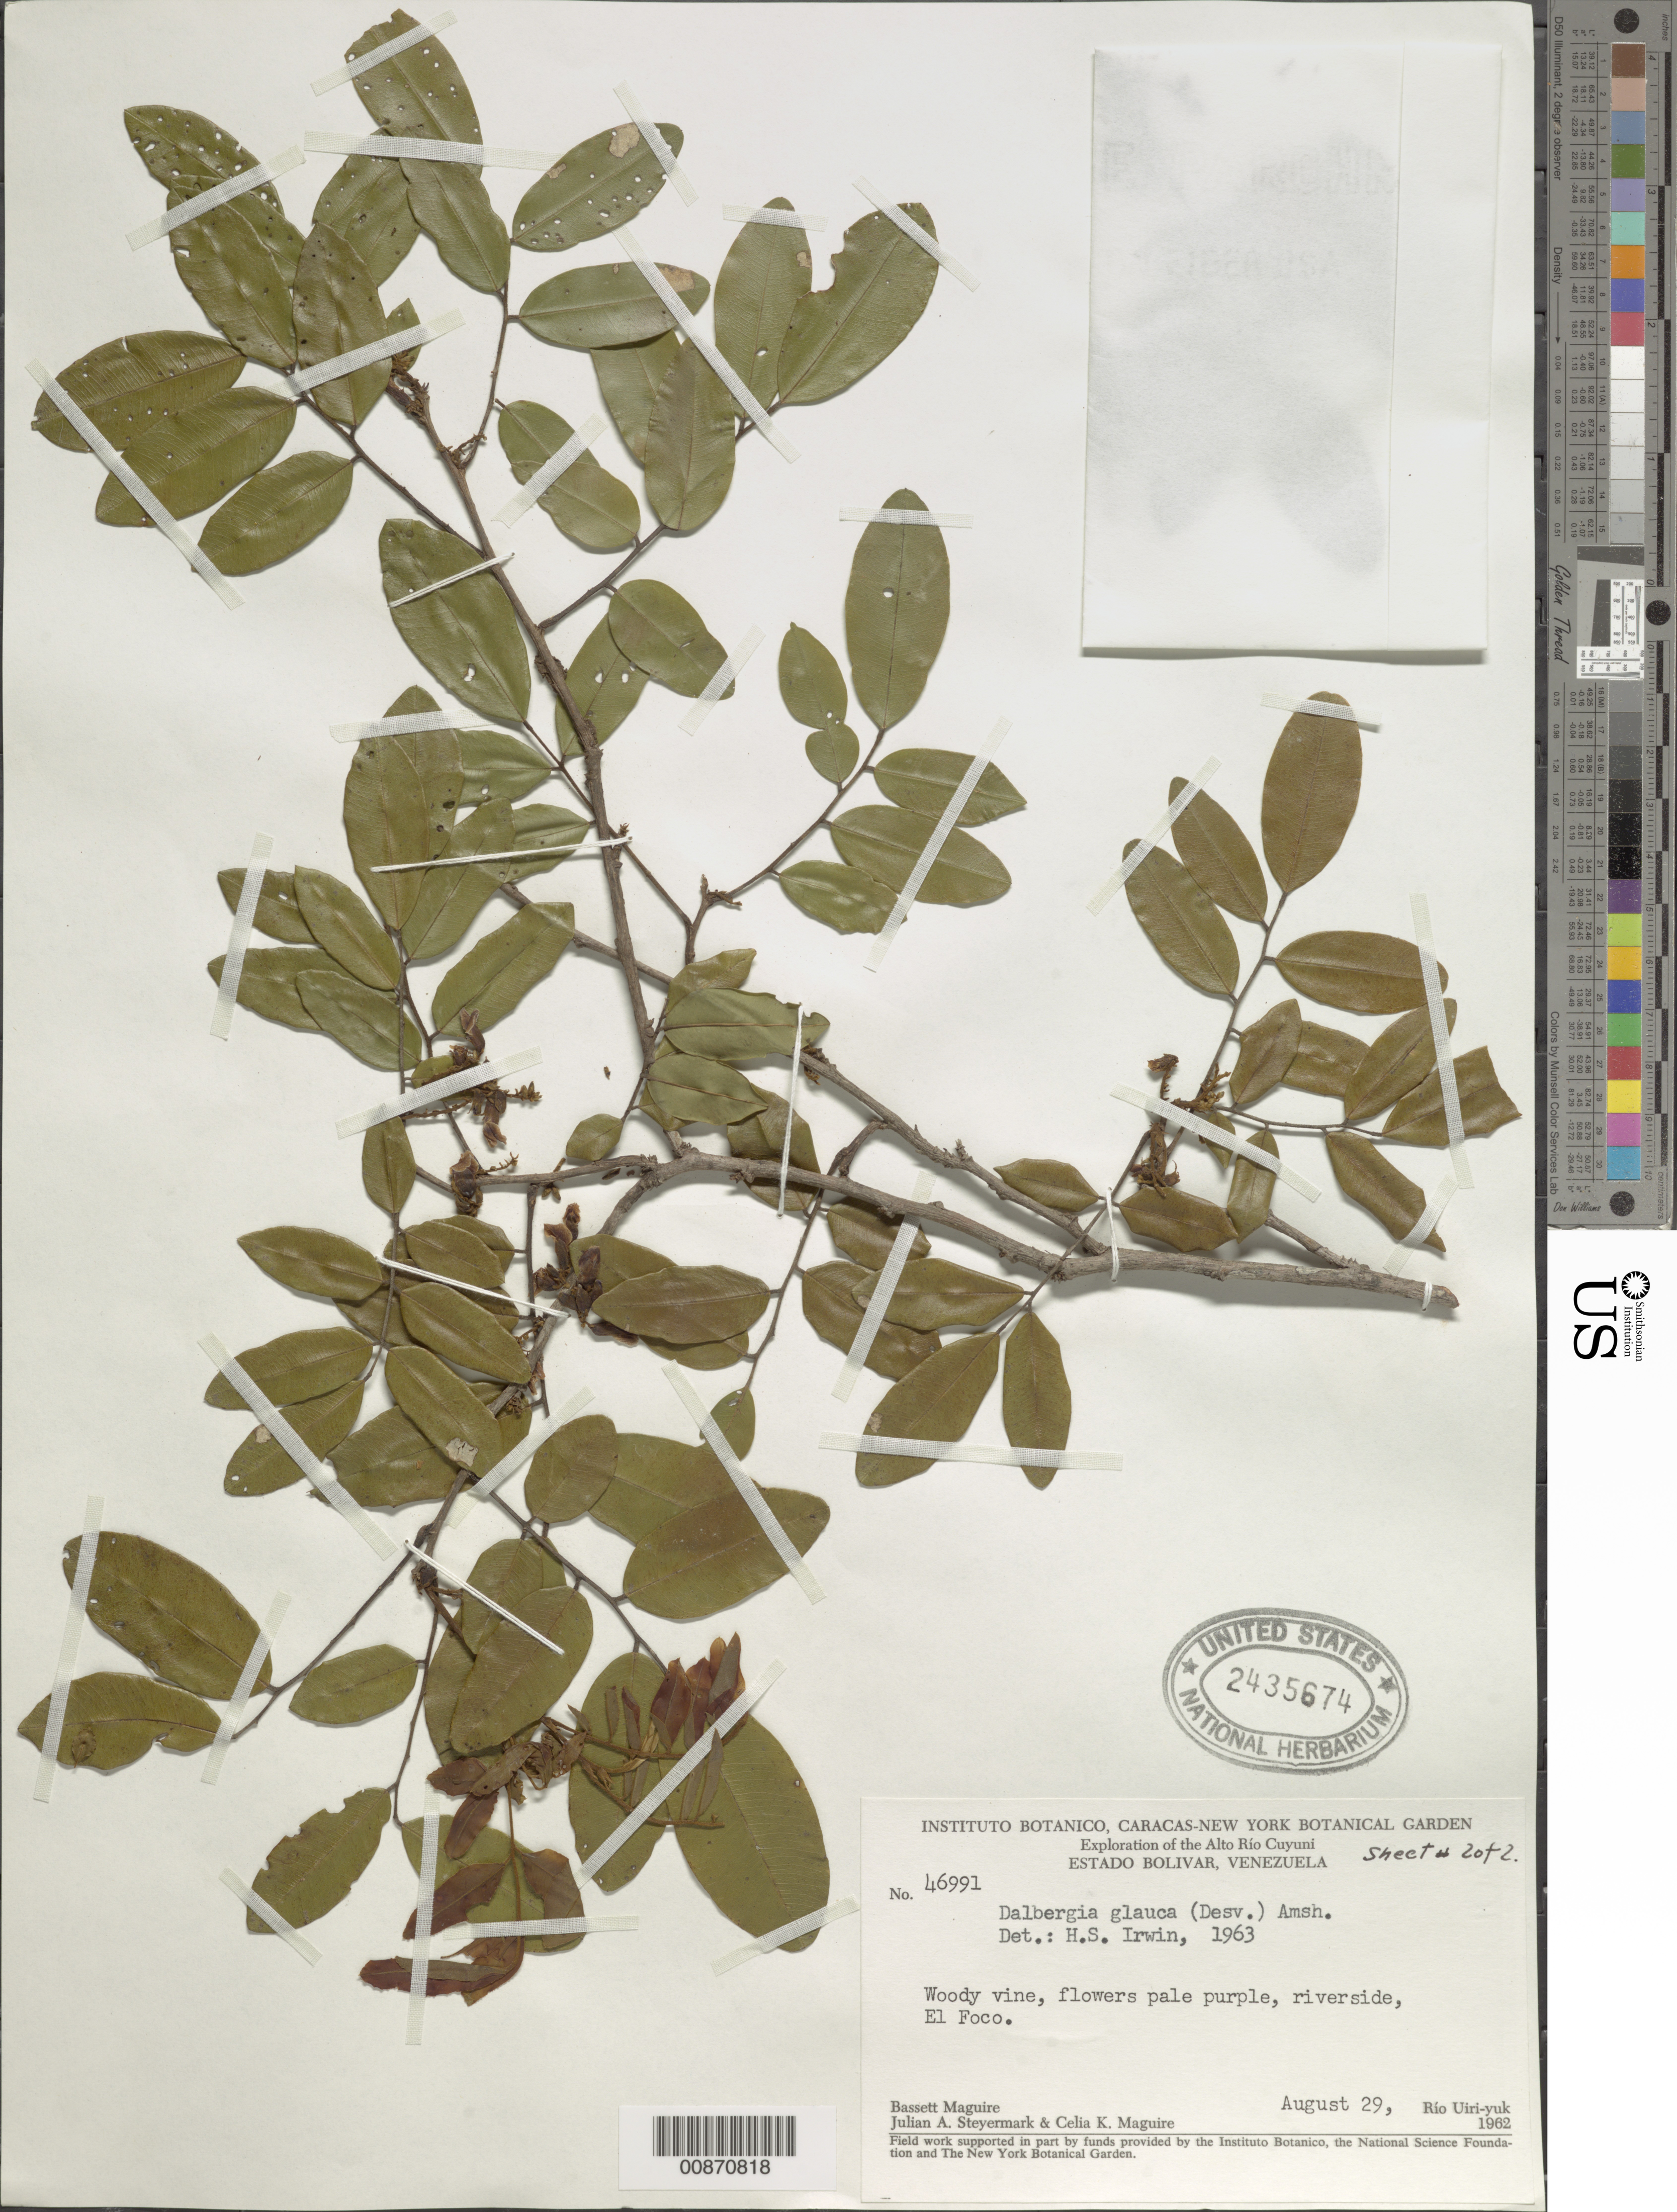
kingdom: Plantae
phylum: Tracheophyta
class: Magnoliopsida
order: Fabales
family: Fabaceae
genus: Dalbergia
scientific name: Dalbergia glauca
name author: (Desv.) Amshoff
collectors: B. Maguire, J. Steyermark & C. K. Maguire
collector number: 46991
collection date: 1962-08-29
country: Venezuela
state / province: Bolivar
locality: Alto Rio Cuyuni, El Foco, Rio Uiri-yuk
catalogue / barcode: US 2435674